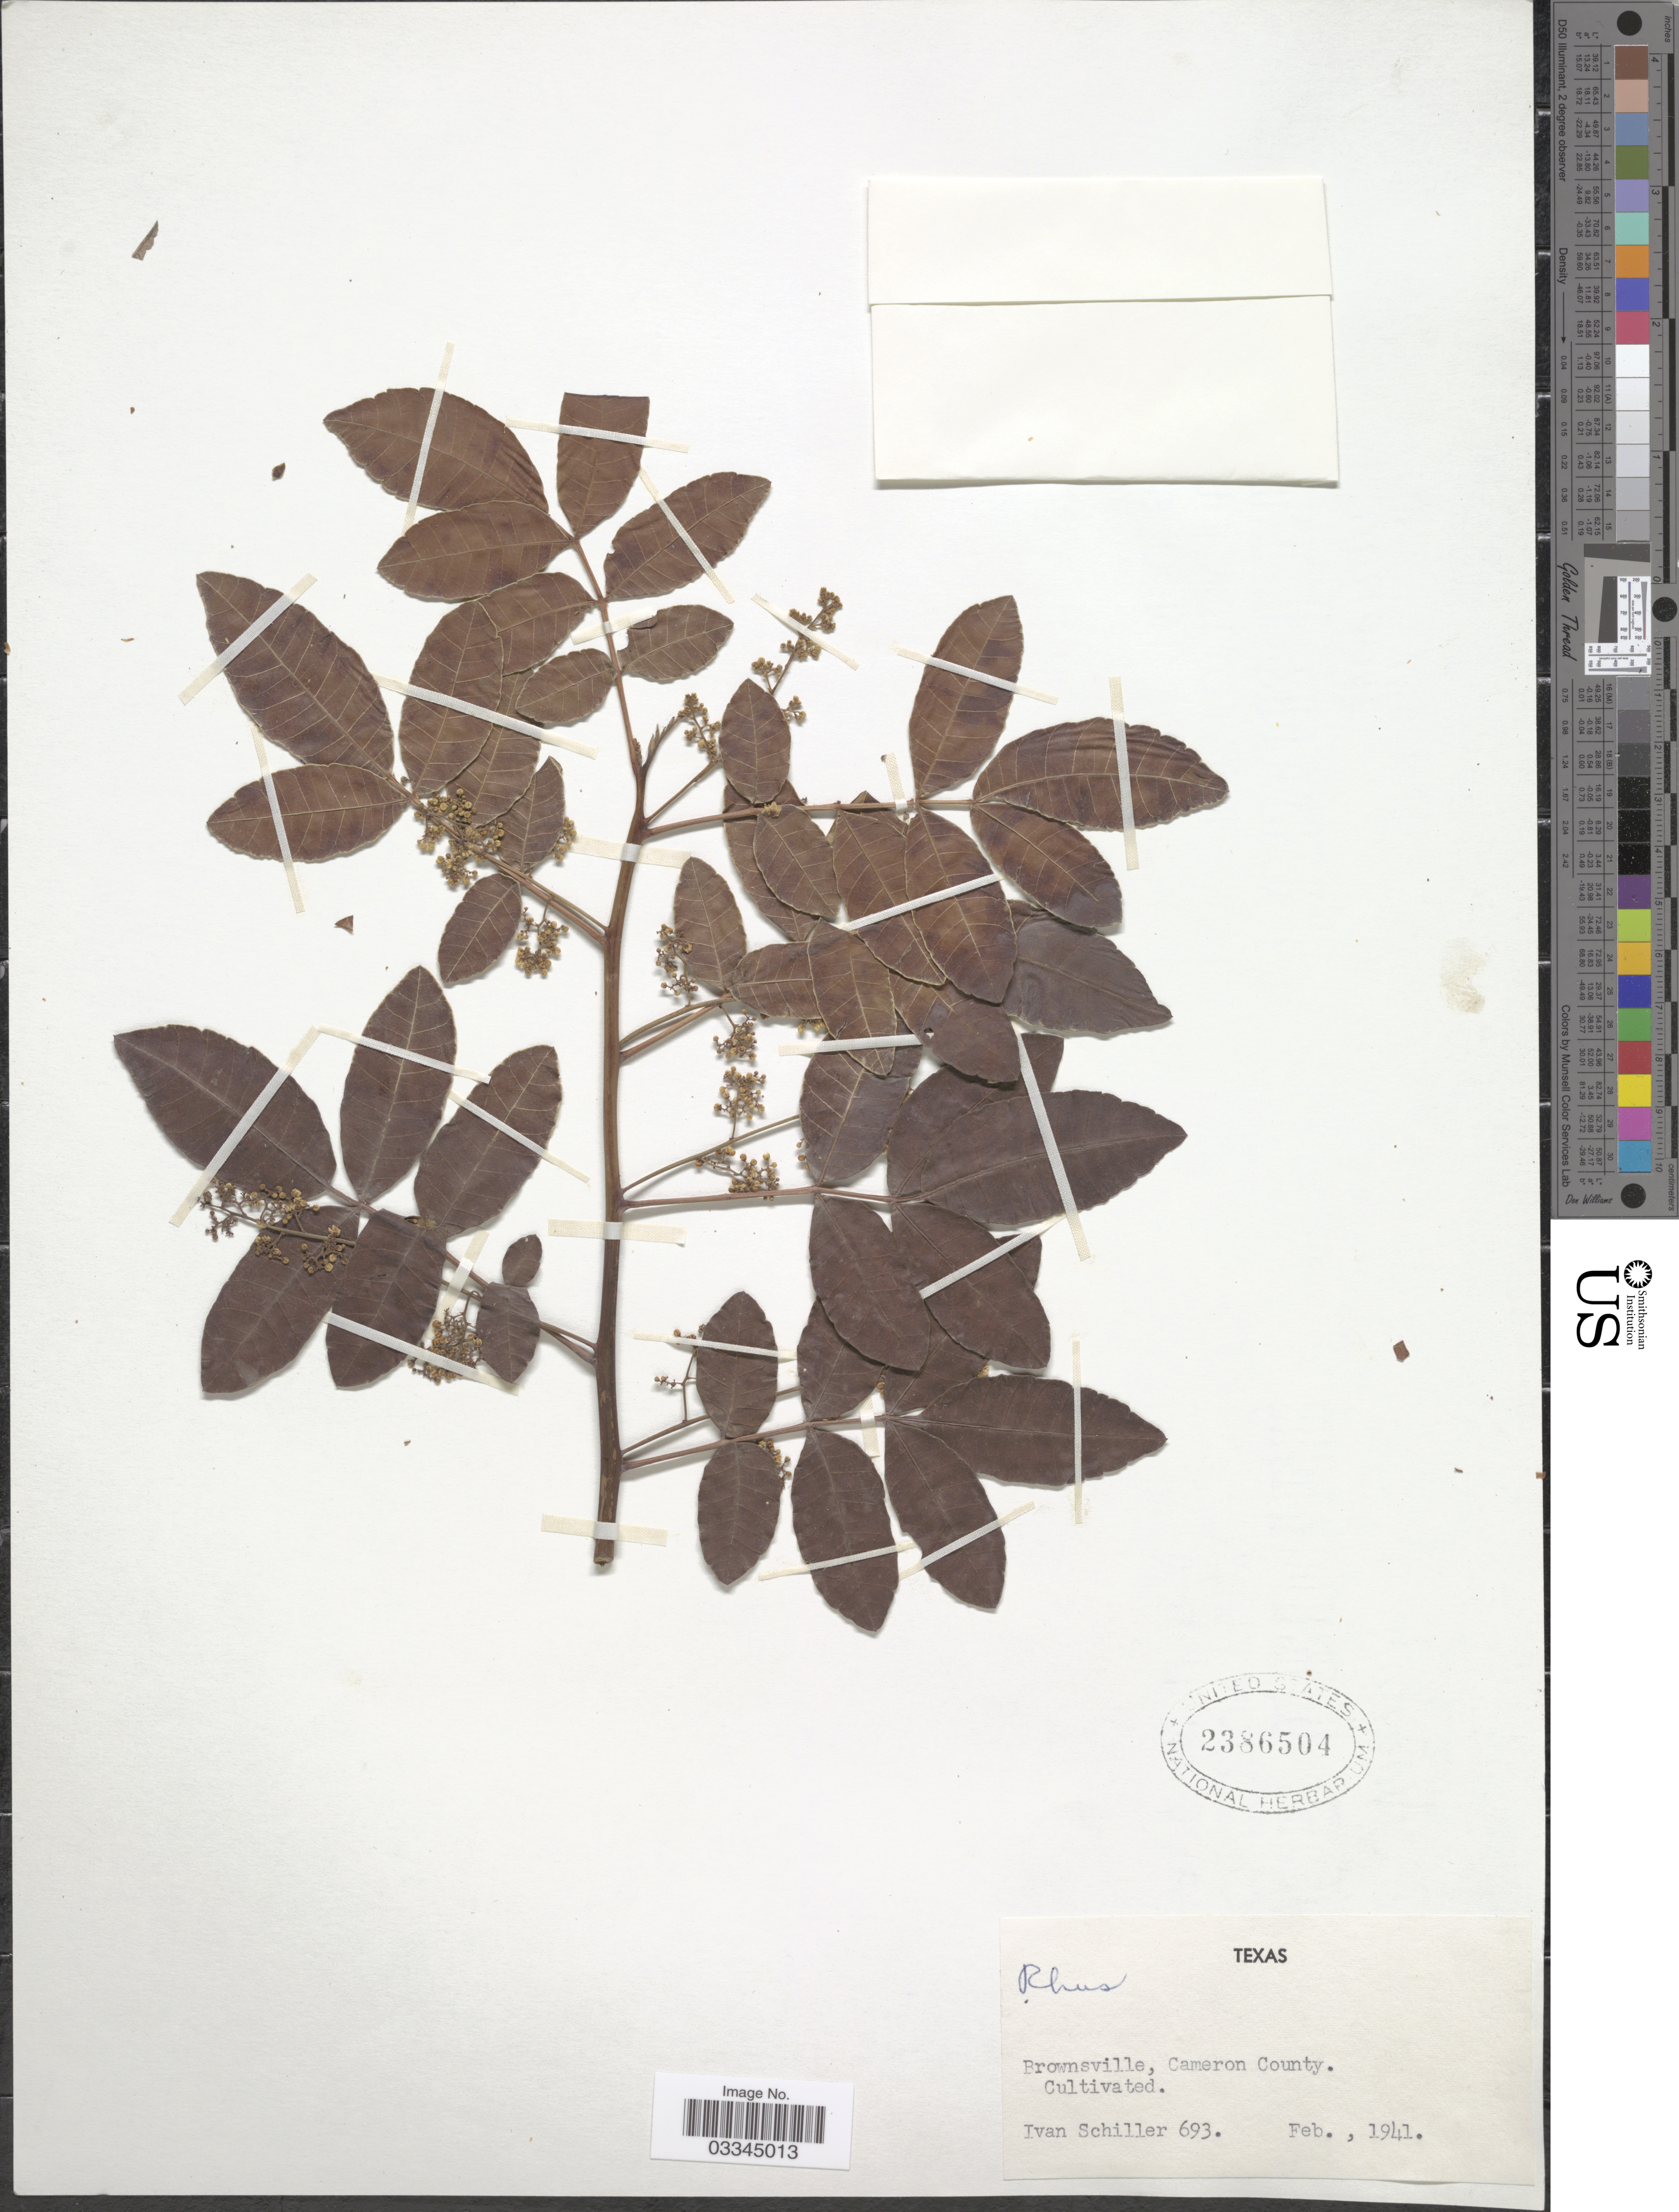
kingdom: Plantae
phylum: Tracheophyta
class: Magnoliopsida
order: Sapindales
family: Anacardiaceae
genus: Schinus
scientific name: Schinus terebinthifolia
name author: Raddi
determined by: Mitchell, John D.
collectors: I. Schiller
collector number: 693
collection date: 1941-02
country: United States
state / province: Texas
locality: Brownsville, Cameron County.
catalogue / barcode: US 2386504